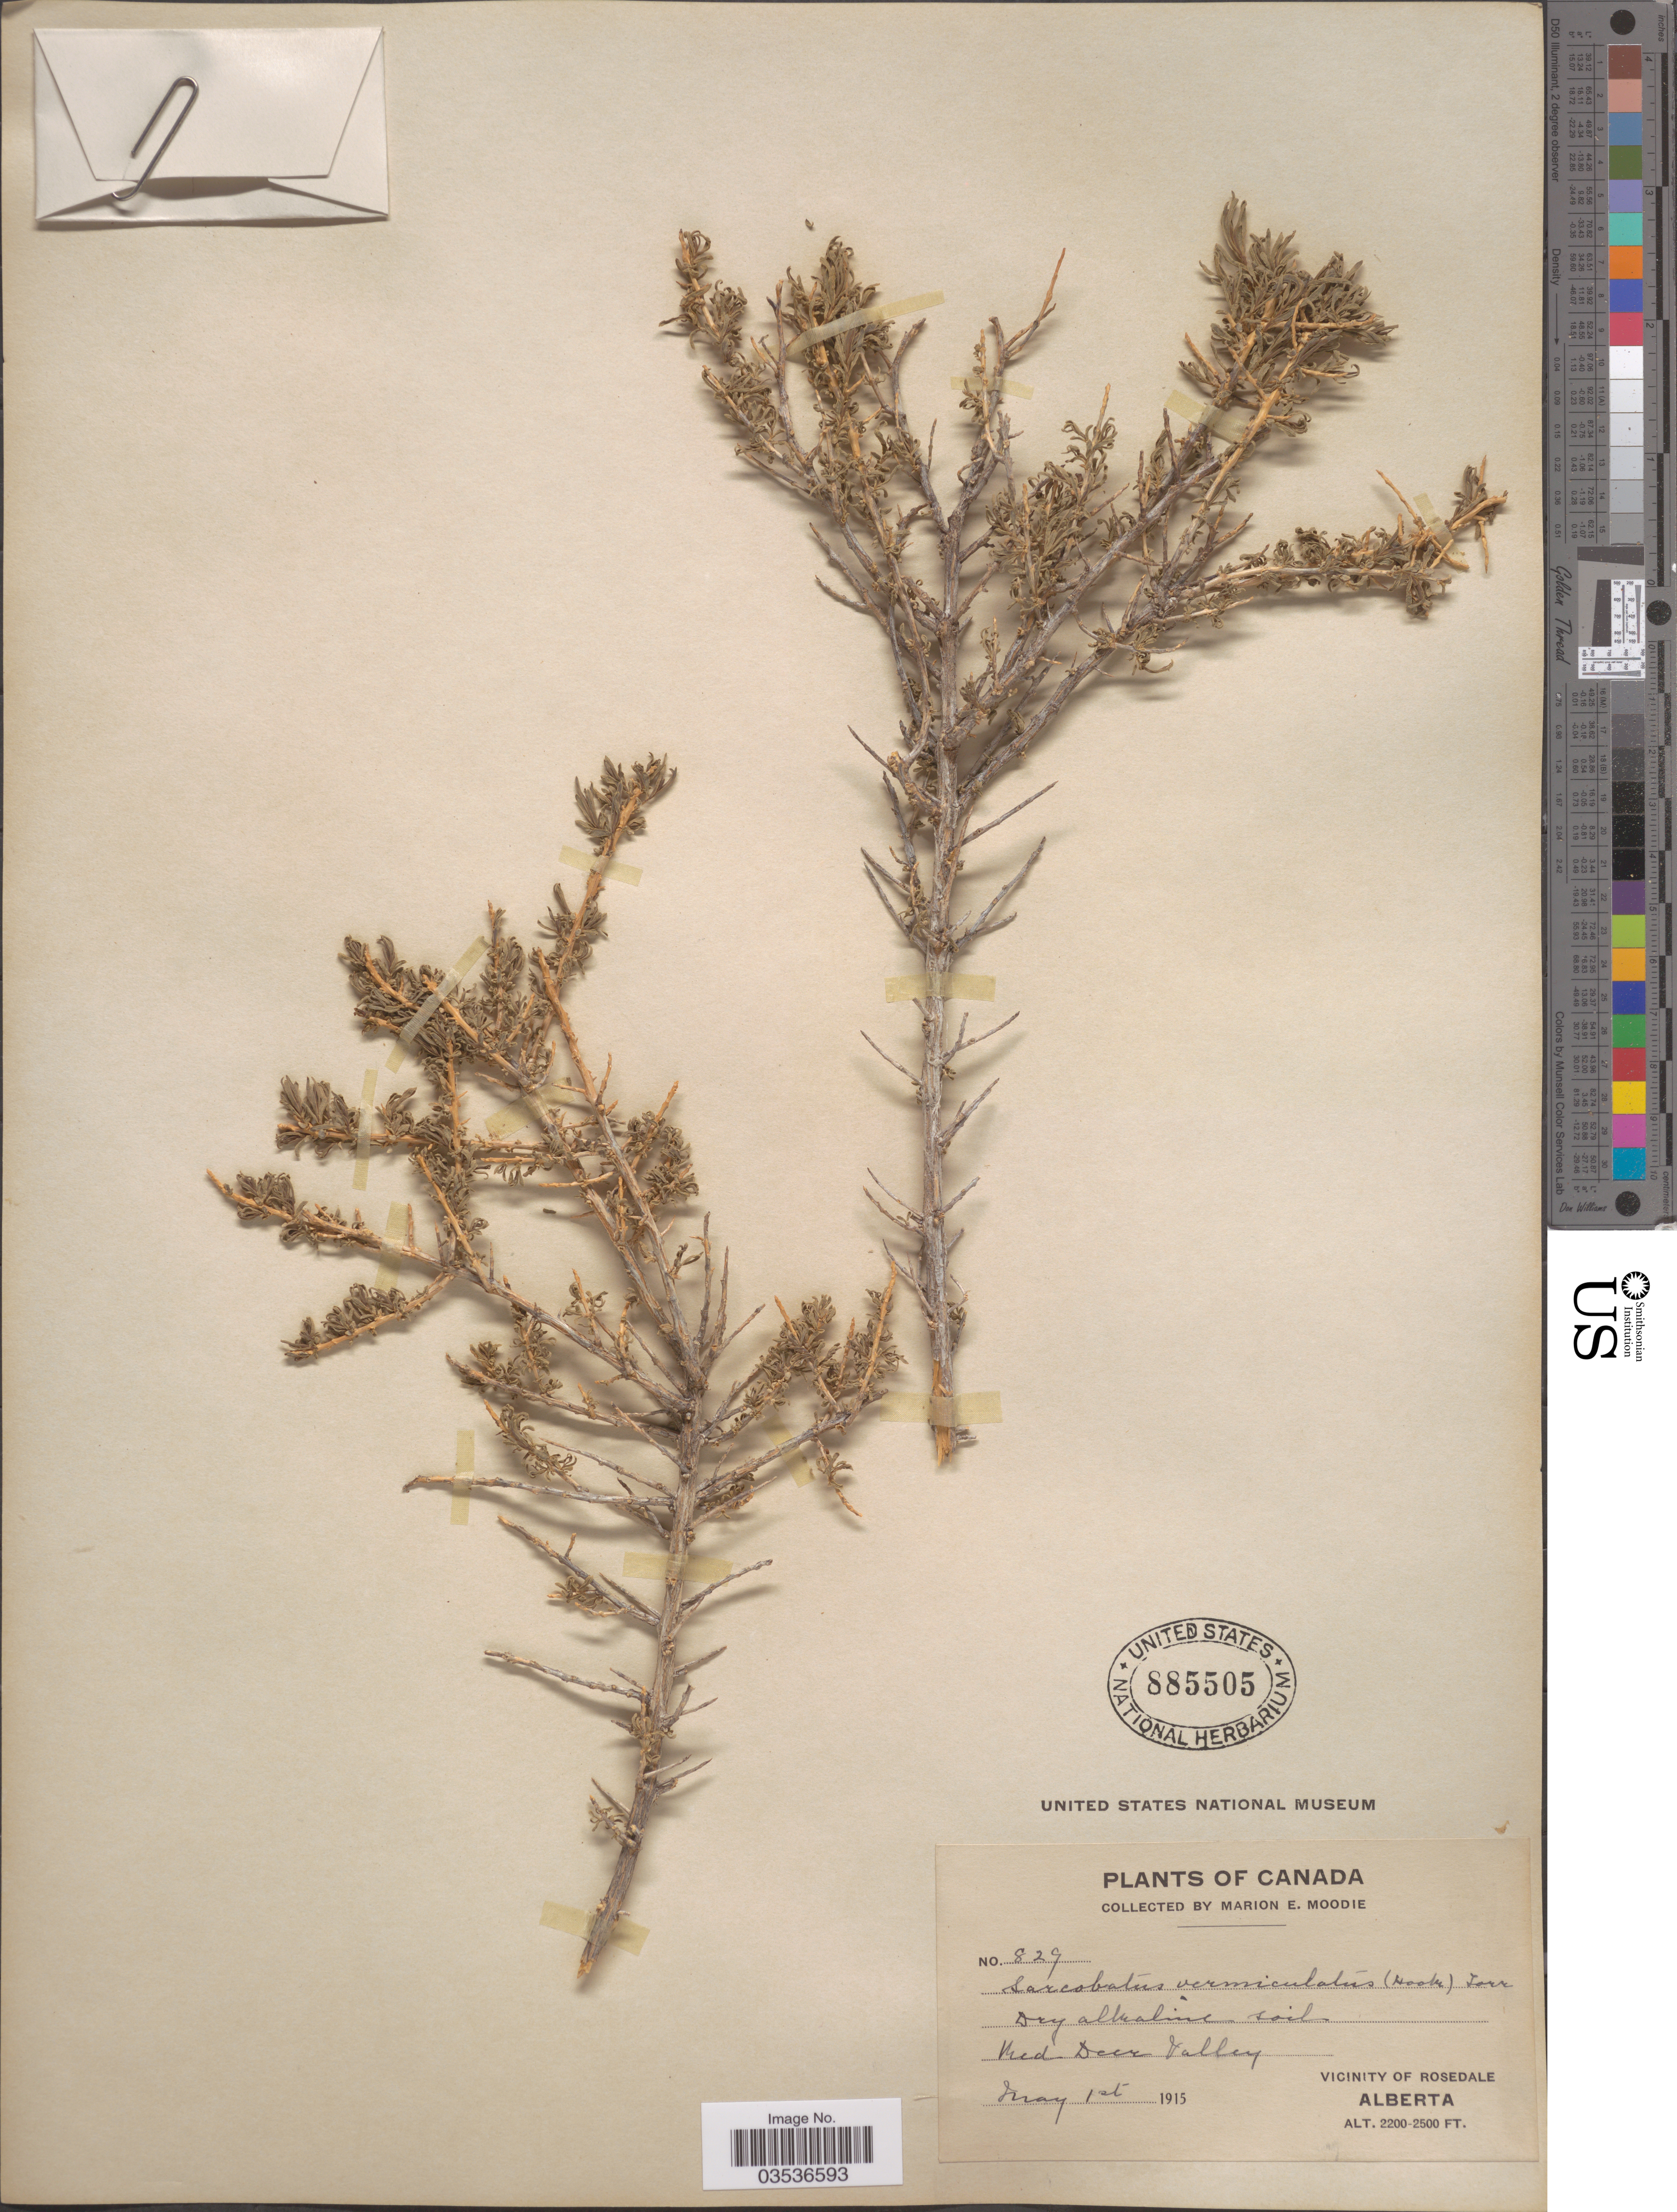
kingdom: Plantae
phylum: Tracheophyta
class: Magnoliopsida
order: Caryophyllales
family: Sarcobataceae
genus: Sarcobatus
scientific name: Sarcobatus vermiculatus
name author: (Hook.) Torr.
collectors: M. E. Moodie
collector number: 829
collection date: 1915-05-01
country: Canada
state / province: Alberta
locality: Red Deer Valley. Vicinity of Rosedale.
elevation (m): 671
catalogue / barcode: US 885505